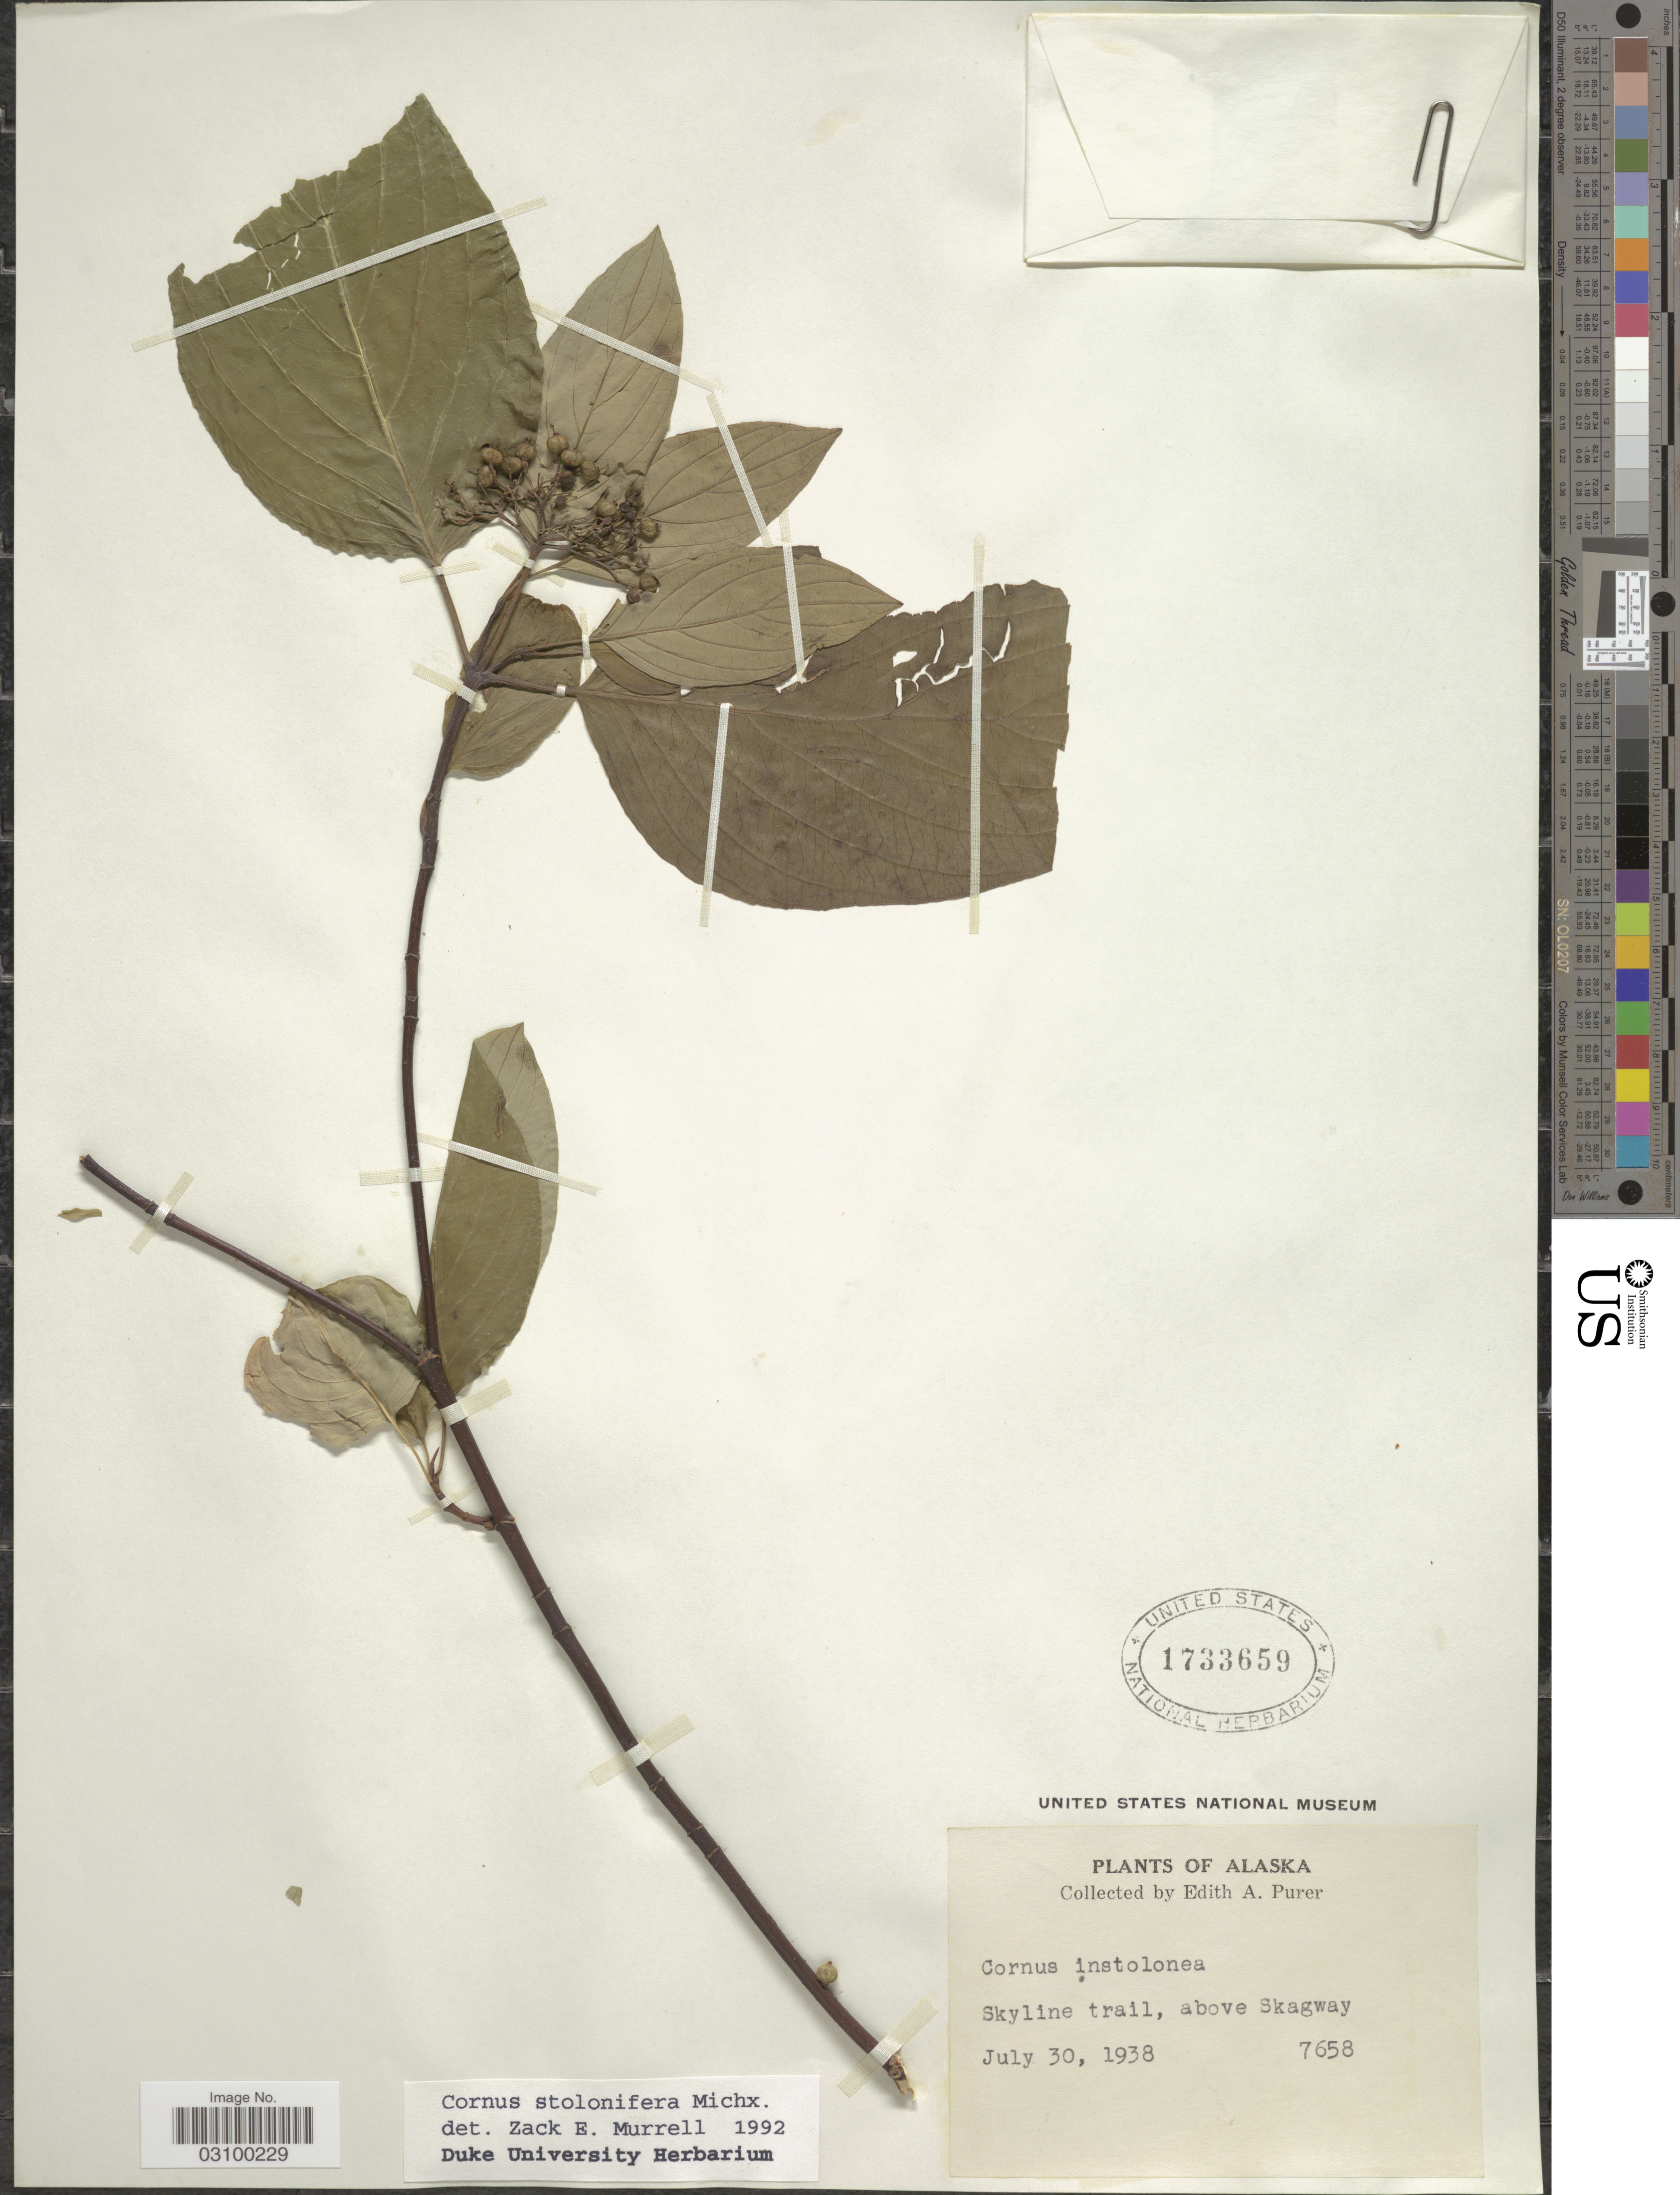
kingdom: Plantae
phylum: Tracheophyta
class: Magnoliopsida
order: Cornales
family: Cornaceae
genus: Cornus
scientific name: Cornus sericea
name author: L.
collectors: E. Purer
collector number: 7658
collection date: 1938-07-30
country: United States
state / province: Alaska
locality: Skyline trail, above Skagway.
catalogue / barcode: US 1733659